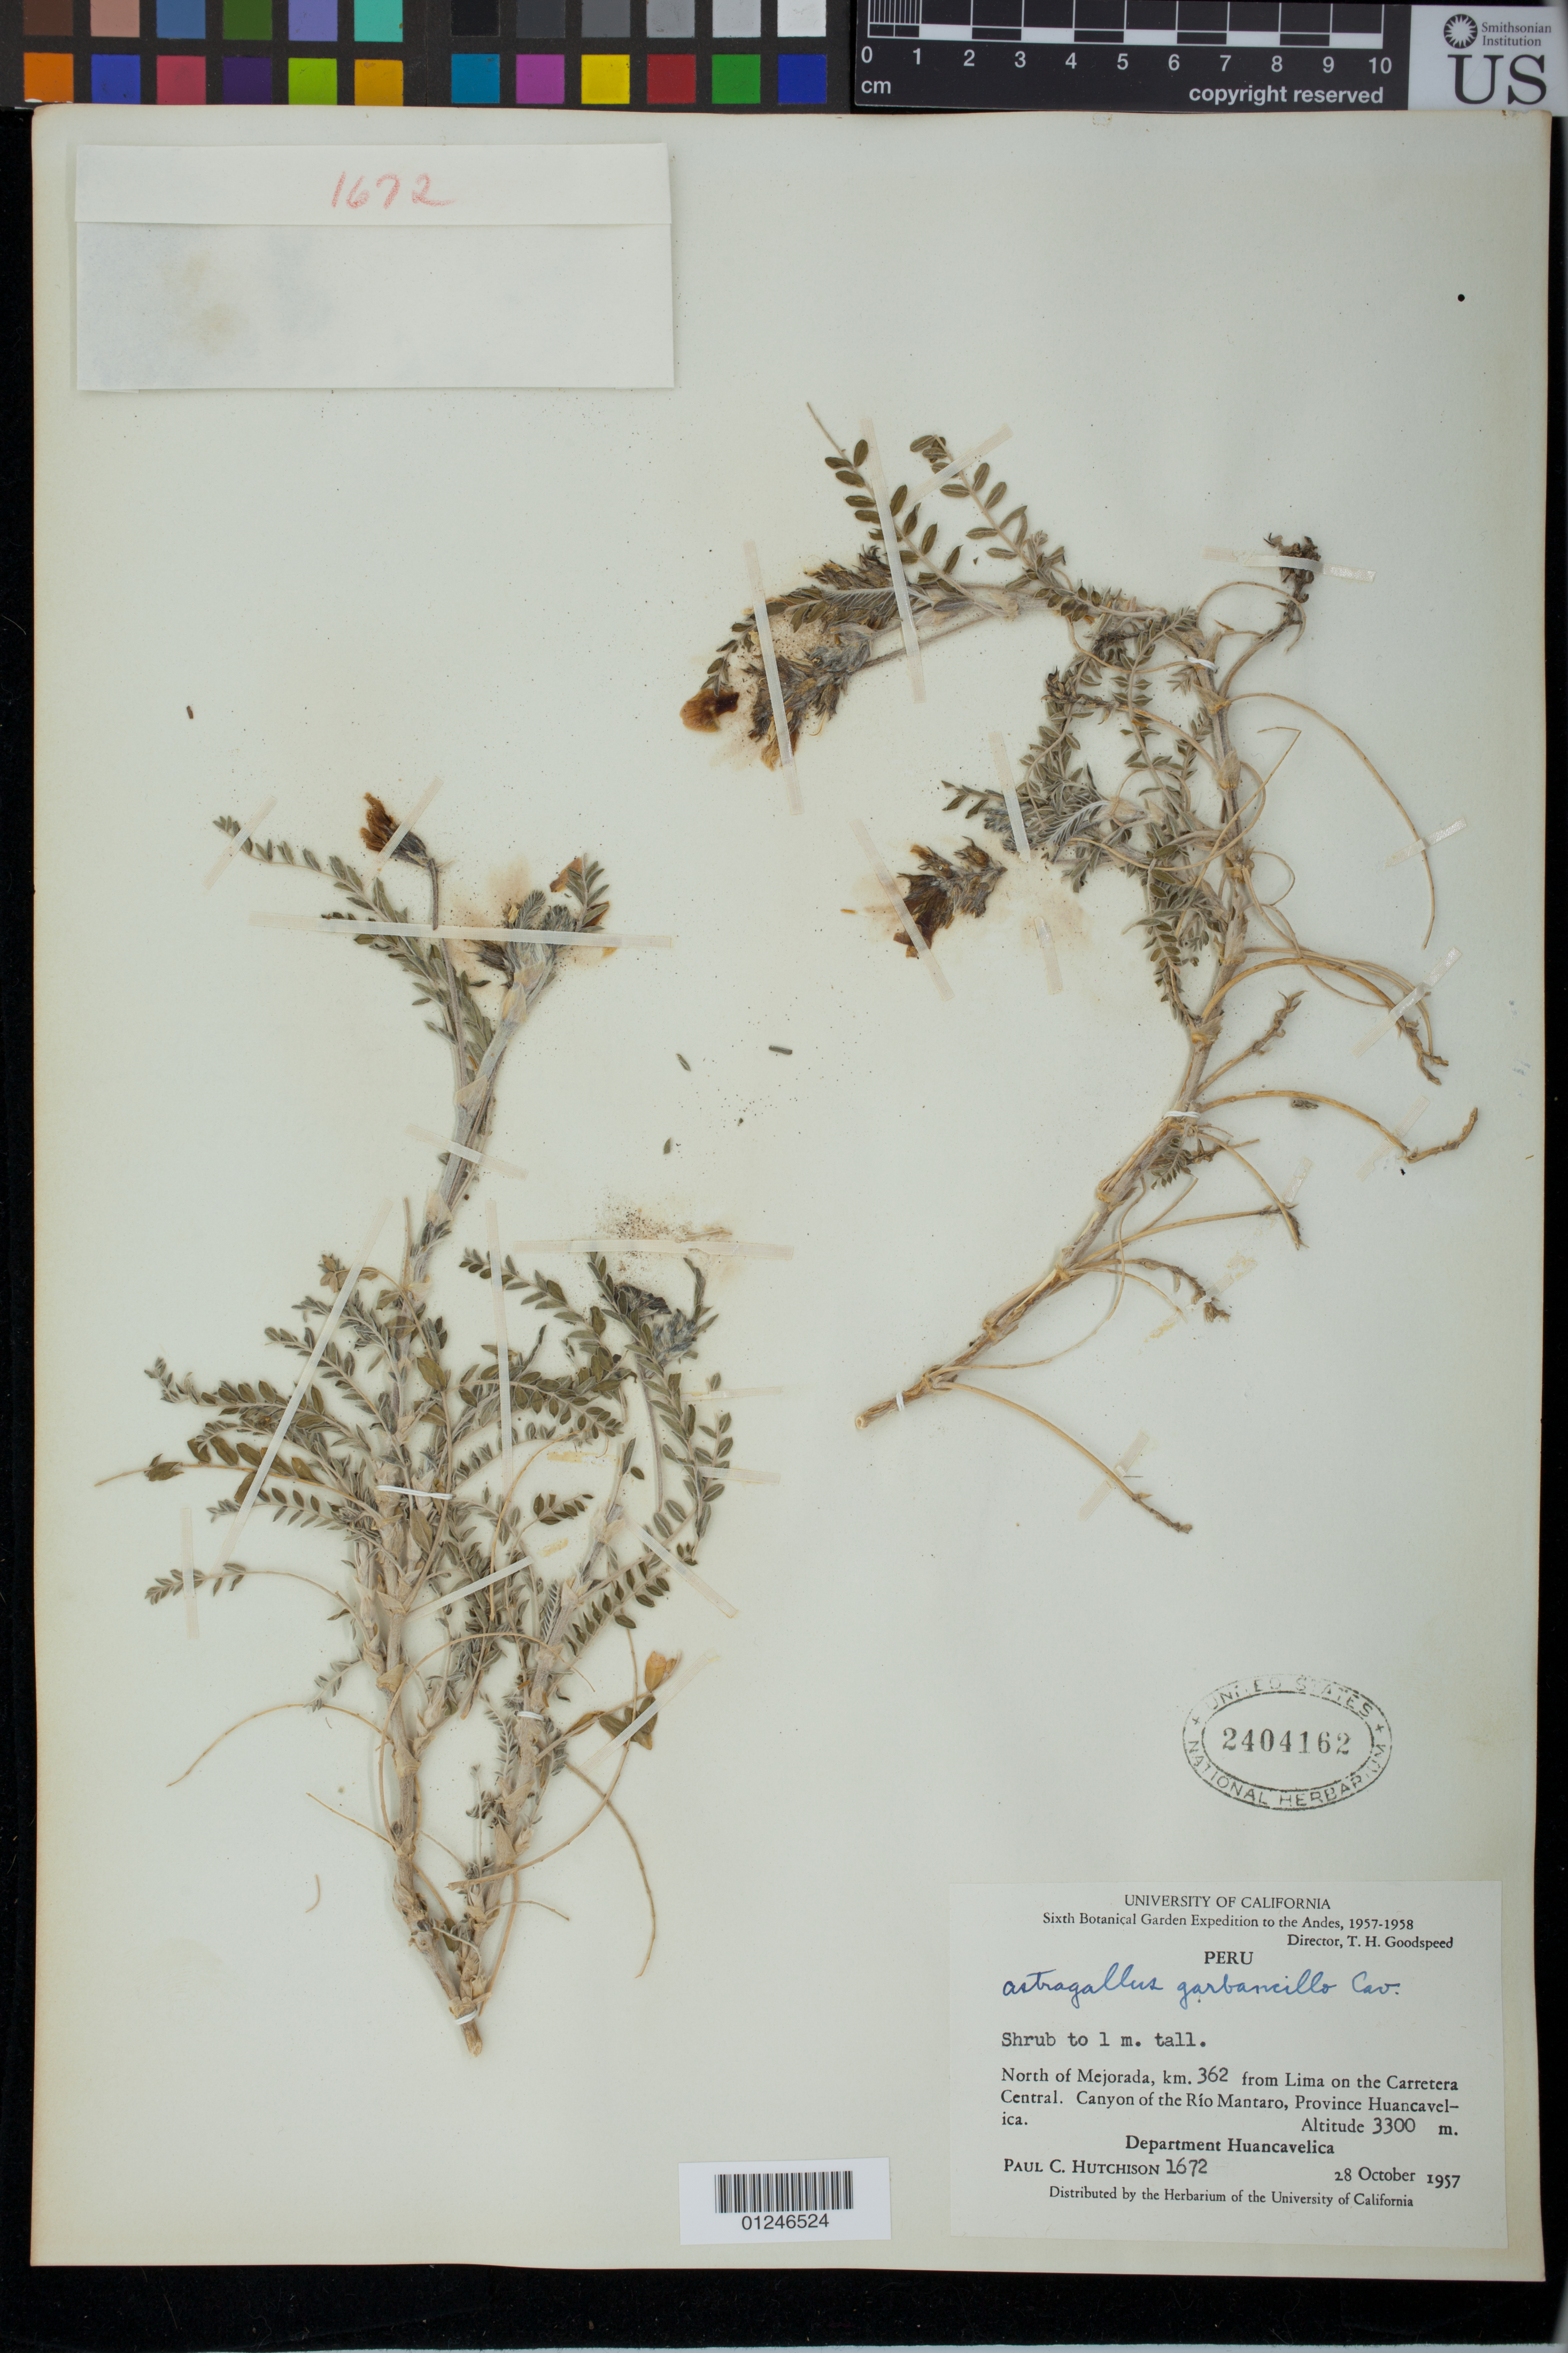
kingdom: Plantae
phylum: Tracheophyta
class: Magnoliopsida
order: Fabales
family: Fabaceae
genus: Astragalus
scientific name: Astragalus garbancillo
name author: Cav.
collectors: P. C. Hutchison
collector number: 1672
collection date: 1957-10-28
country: Peru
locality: North of Mejorada, km 362 from Lima on the Carretera Central. Canyon of the Rio Mantaro, Province Huancavelica.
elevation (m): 3300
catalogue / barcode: US 2404162